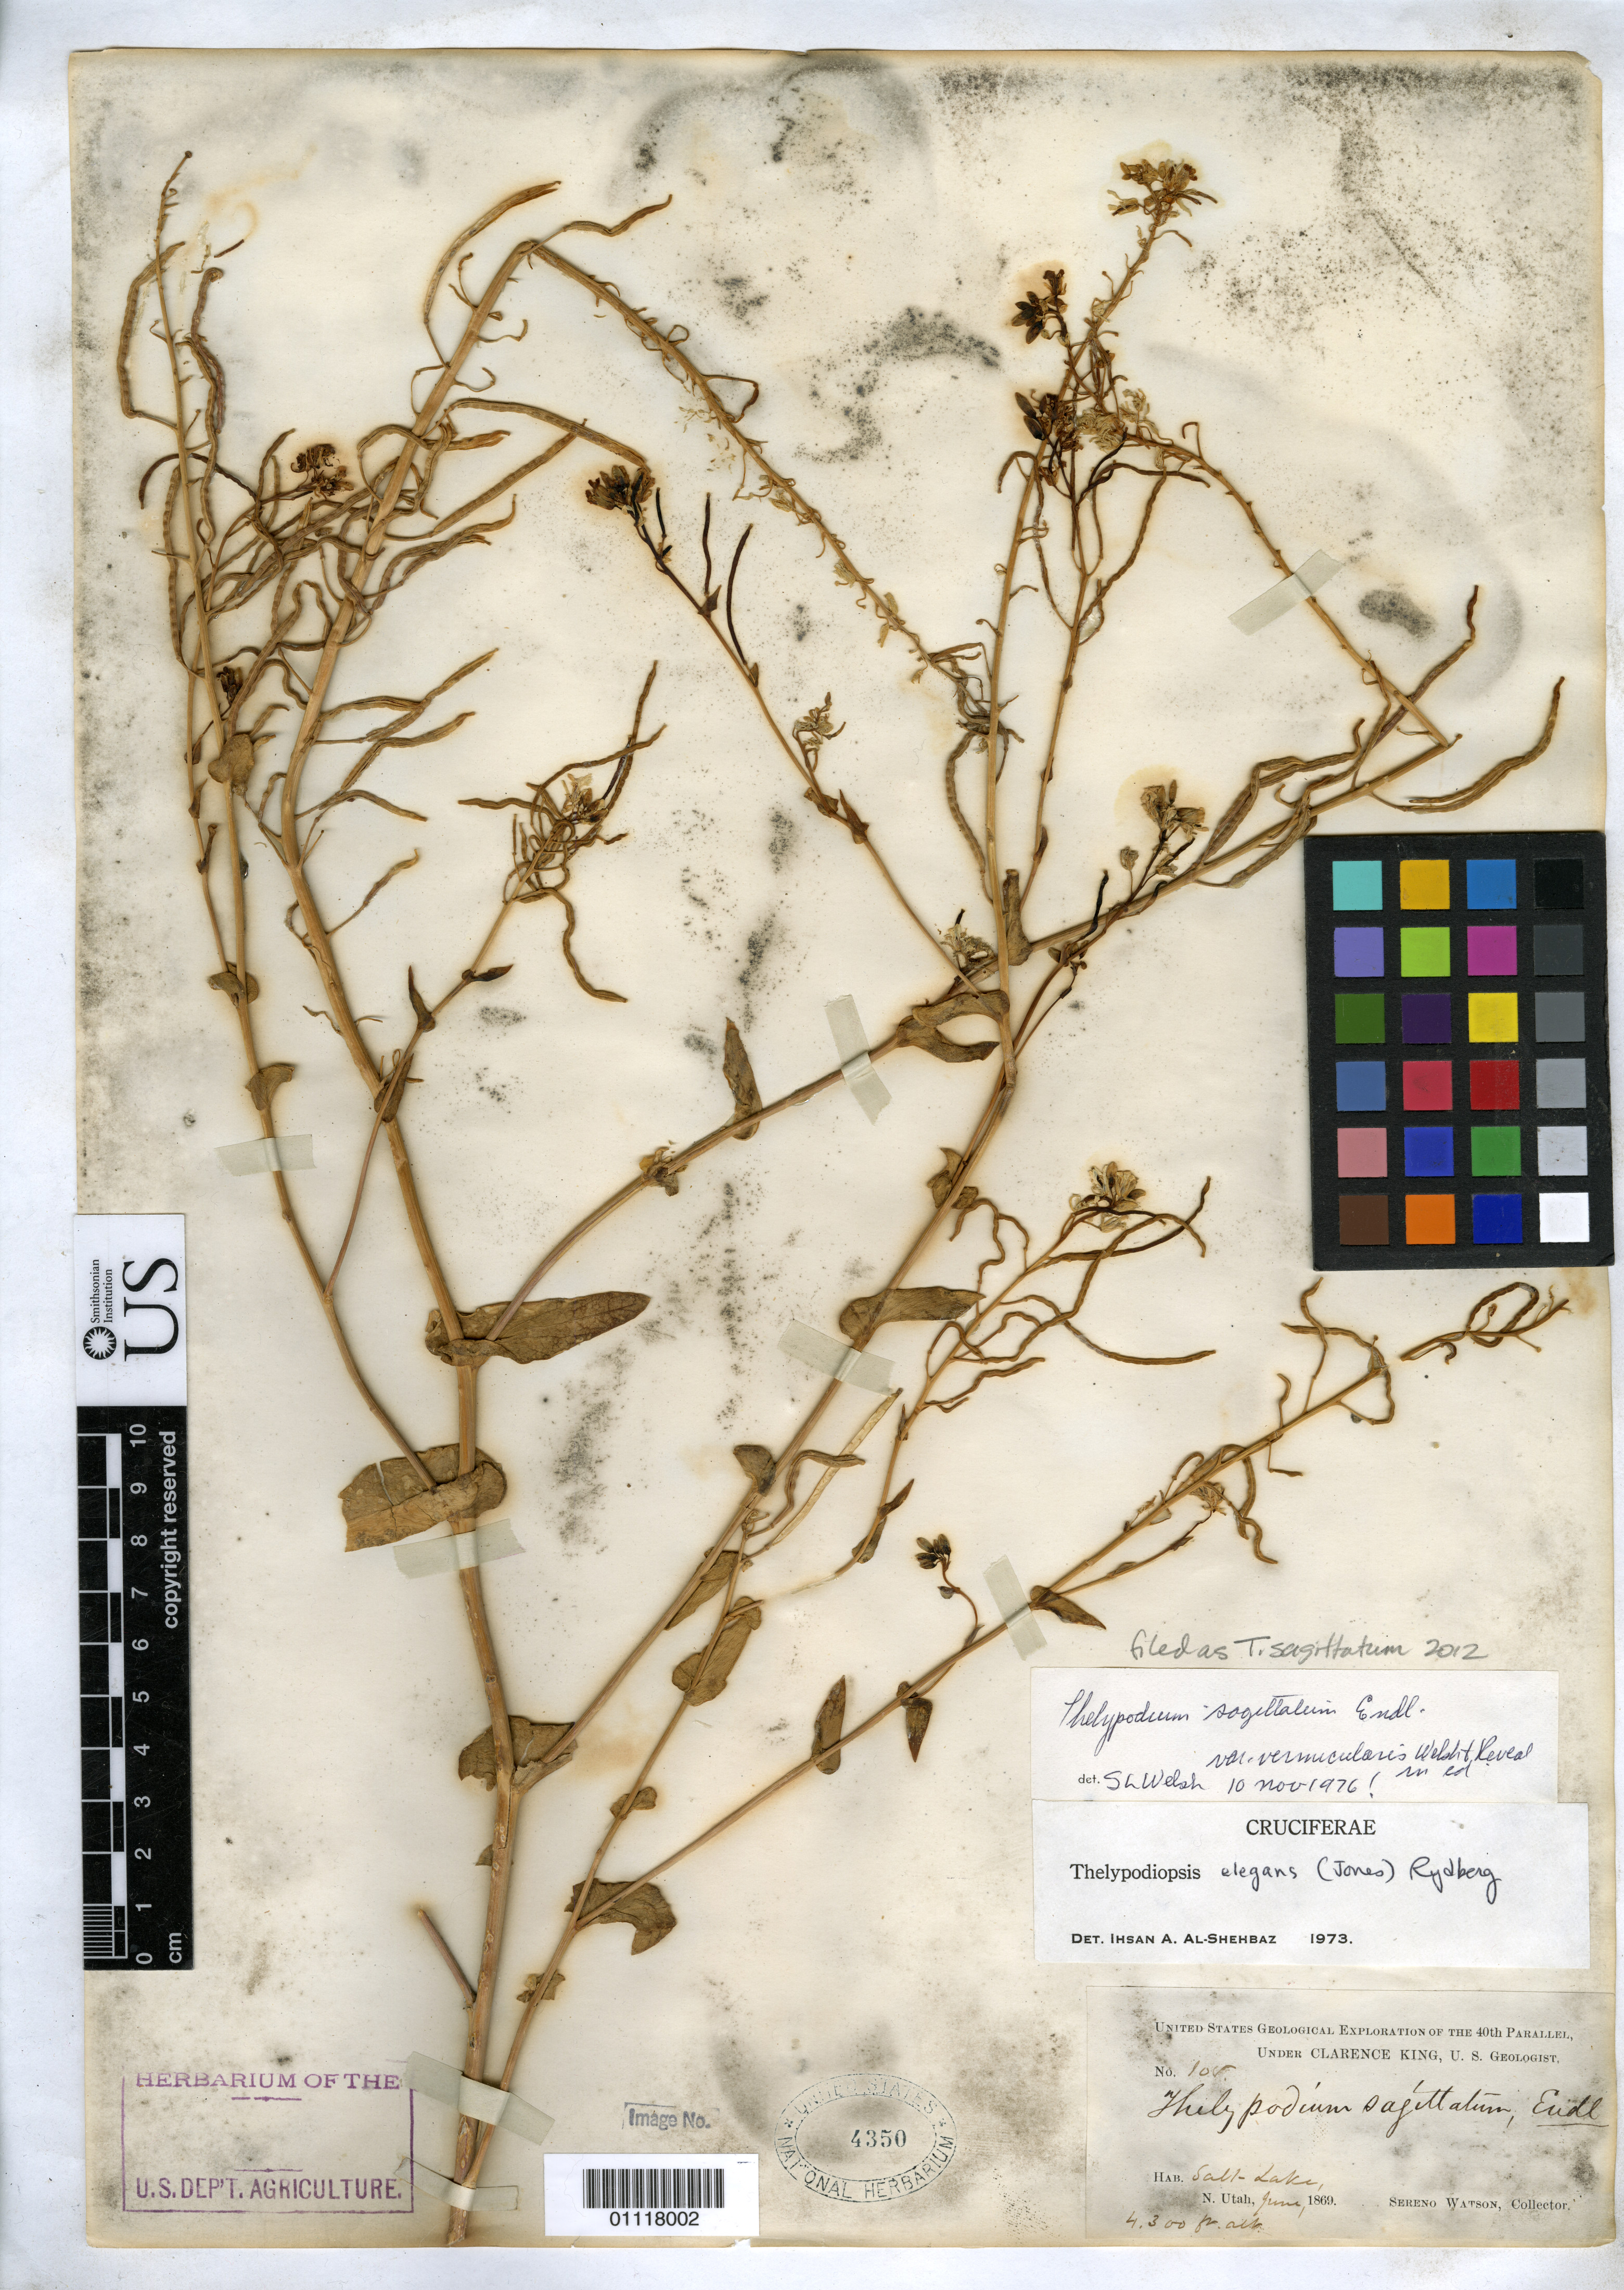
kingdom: Plantae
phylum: Tracheophyta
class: Magnoliopsida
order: Brassicales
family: Brassicaceae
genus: Thelypodium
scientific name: Thelypodium sagittatum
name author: (Nutt.) Endl.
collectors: S. Watson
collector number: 105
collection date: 1869-06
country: United States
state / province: Utah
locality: Salt Lake, N. Utah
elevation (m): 1311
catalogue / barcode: US 4350